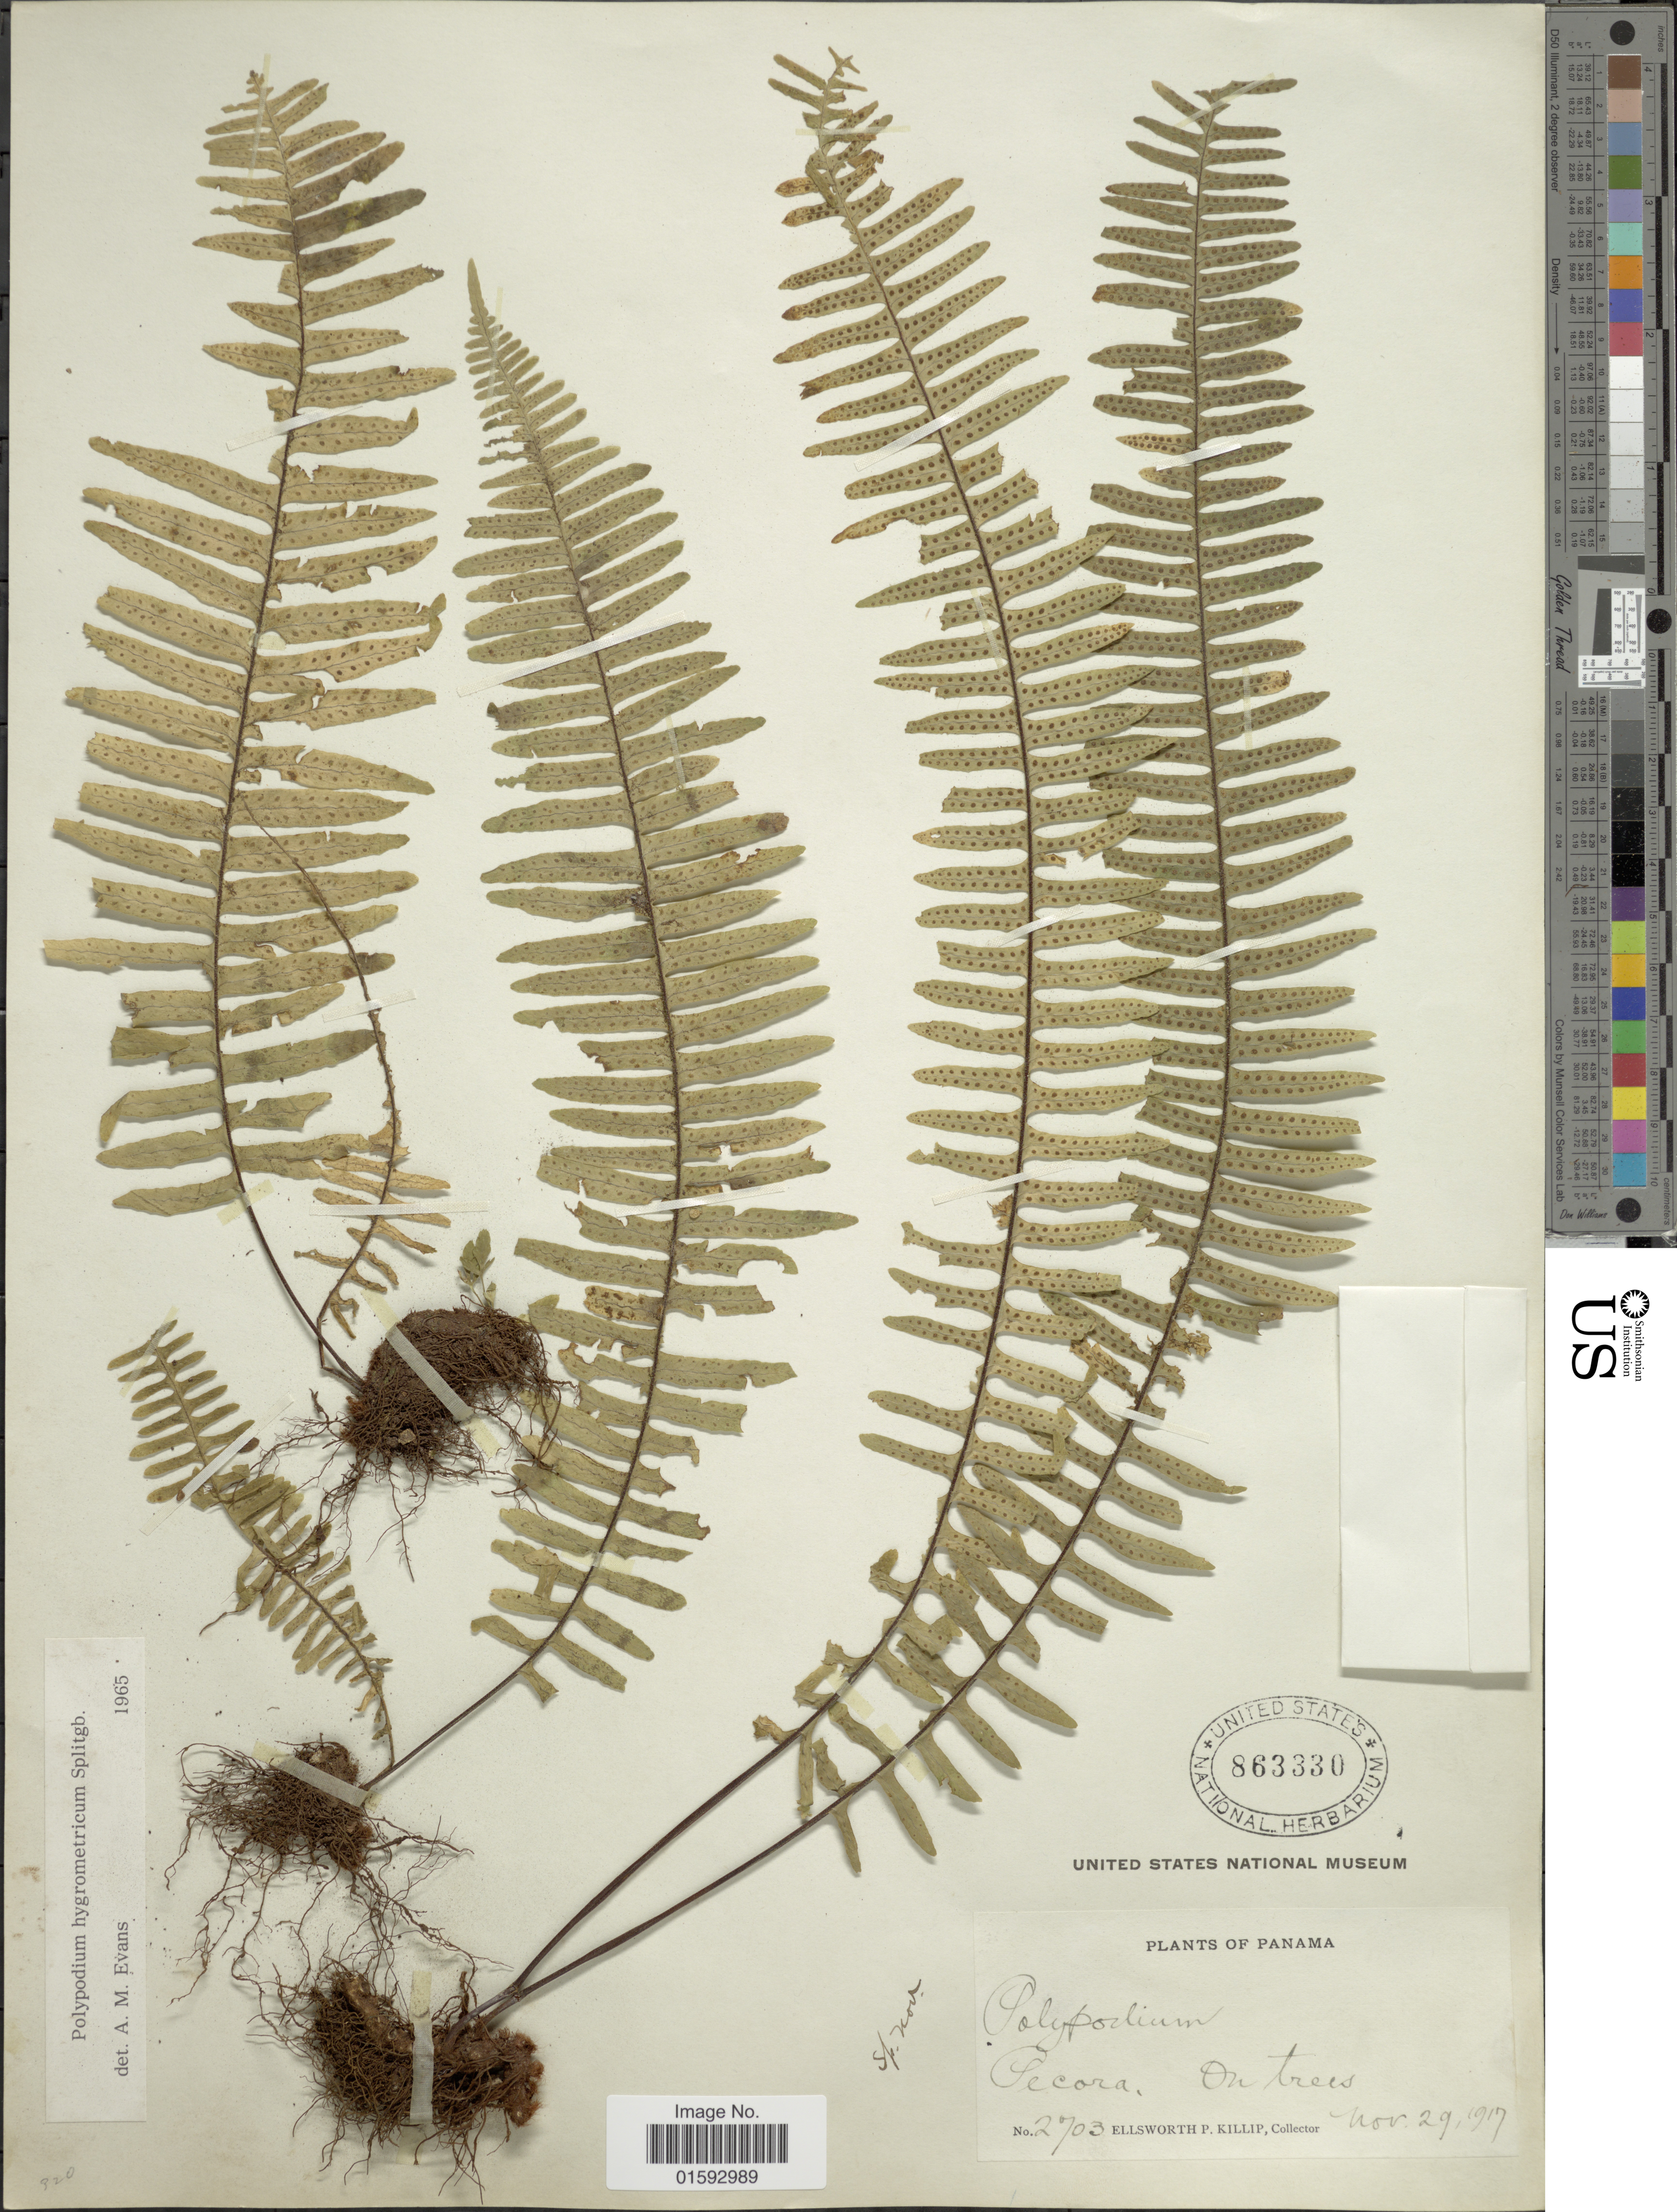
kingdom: Plantae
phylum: Tracheophyta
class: Polypodiopsida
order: Polypodiales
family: Polypodiaceae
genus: Pecluma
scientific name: Pecluma hygrometrica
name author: (Splitg.) M.G. Price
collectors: E. P. Killip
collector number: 2703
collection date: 1917-11-29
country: Panama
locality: Pecora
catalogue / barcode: US 86660